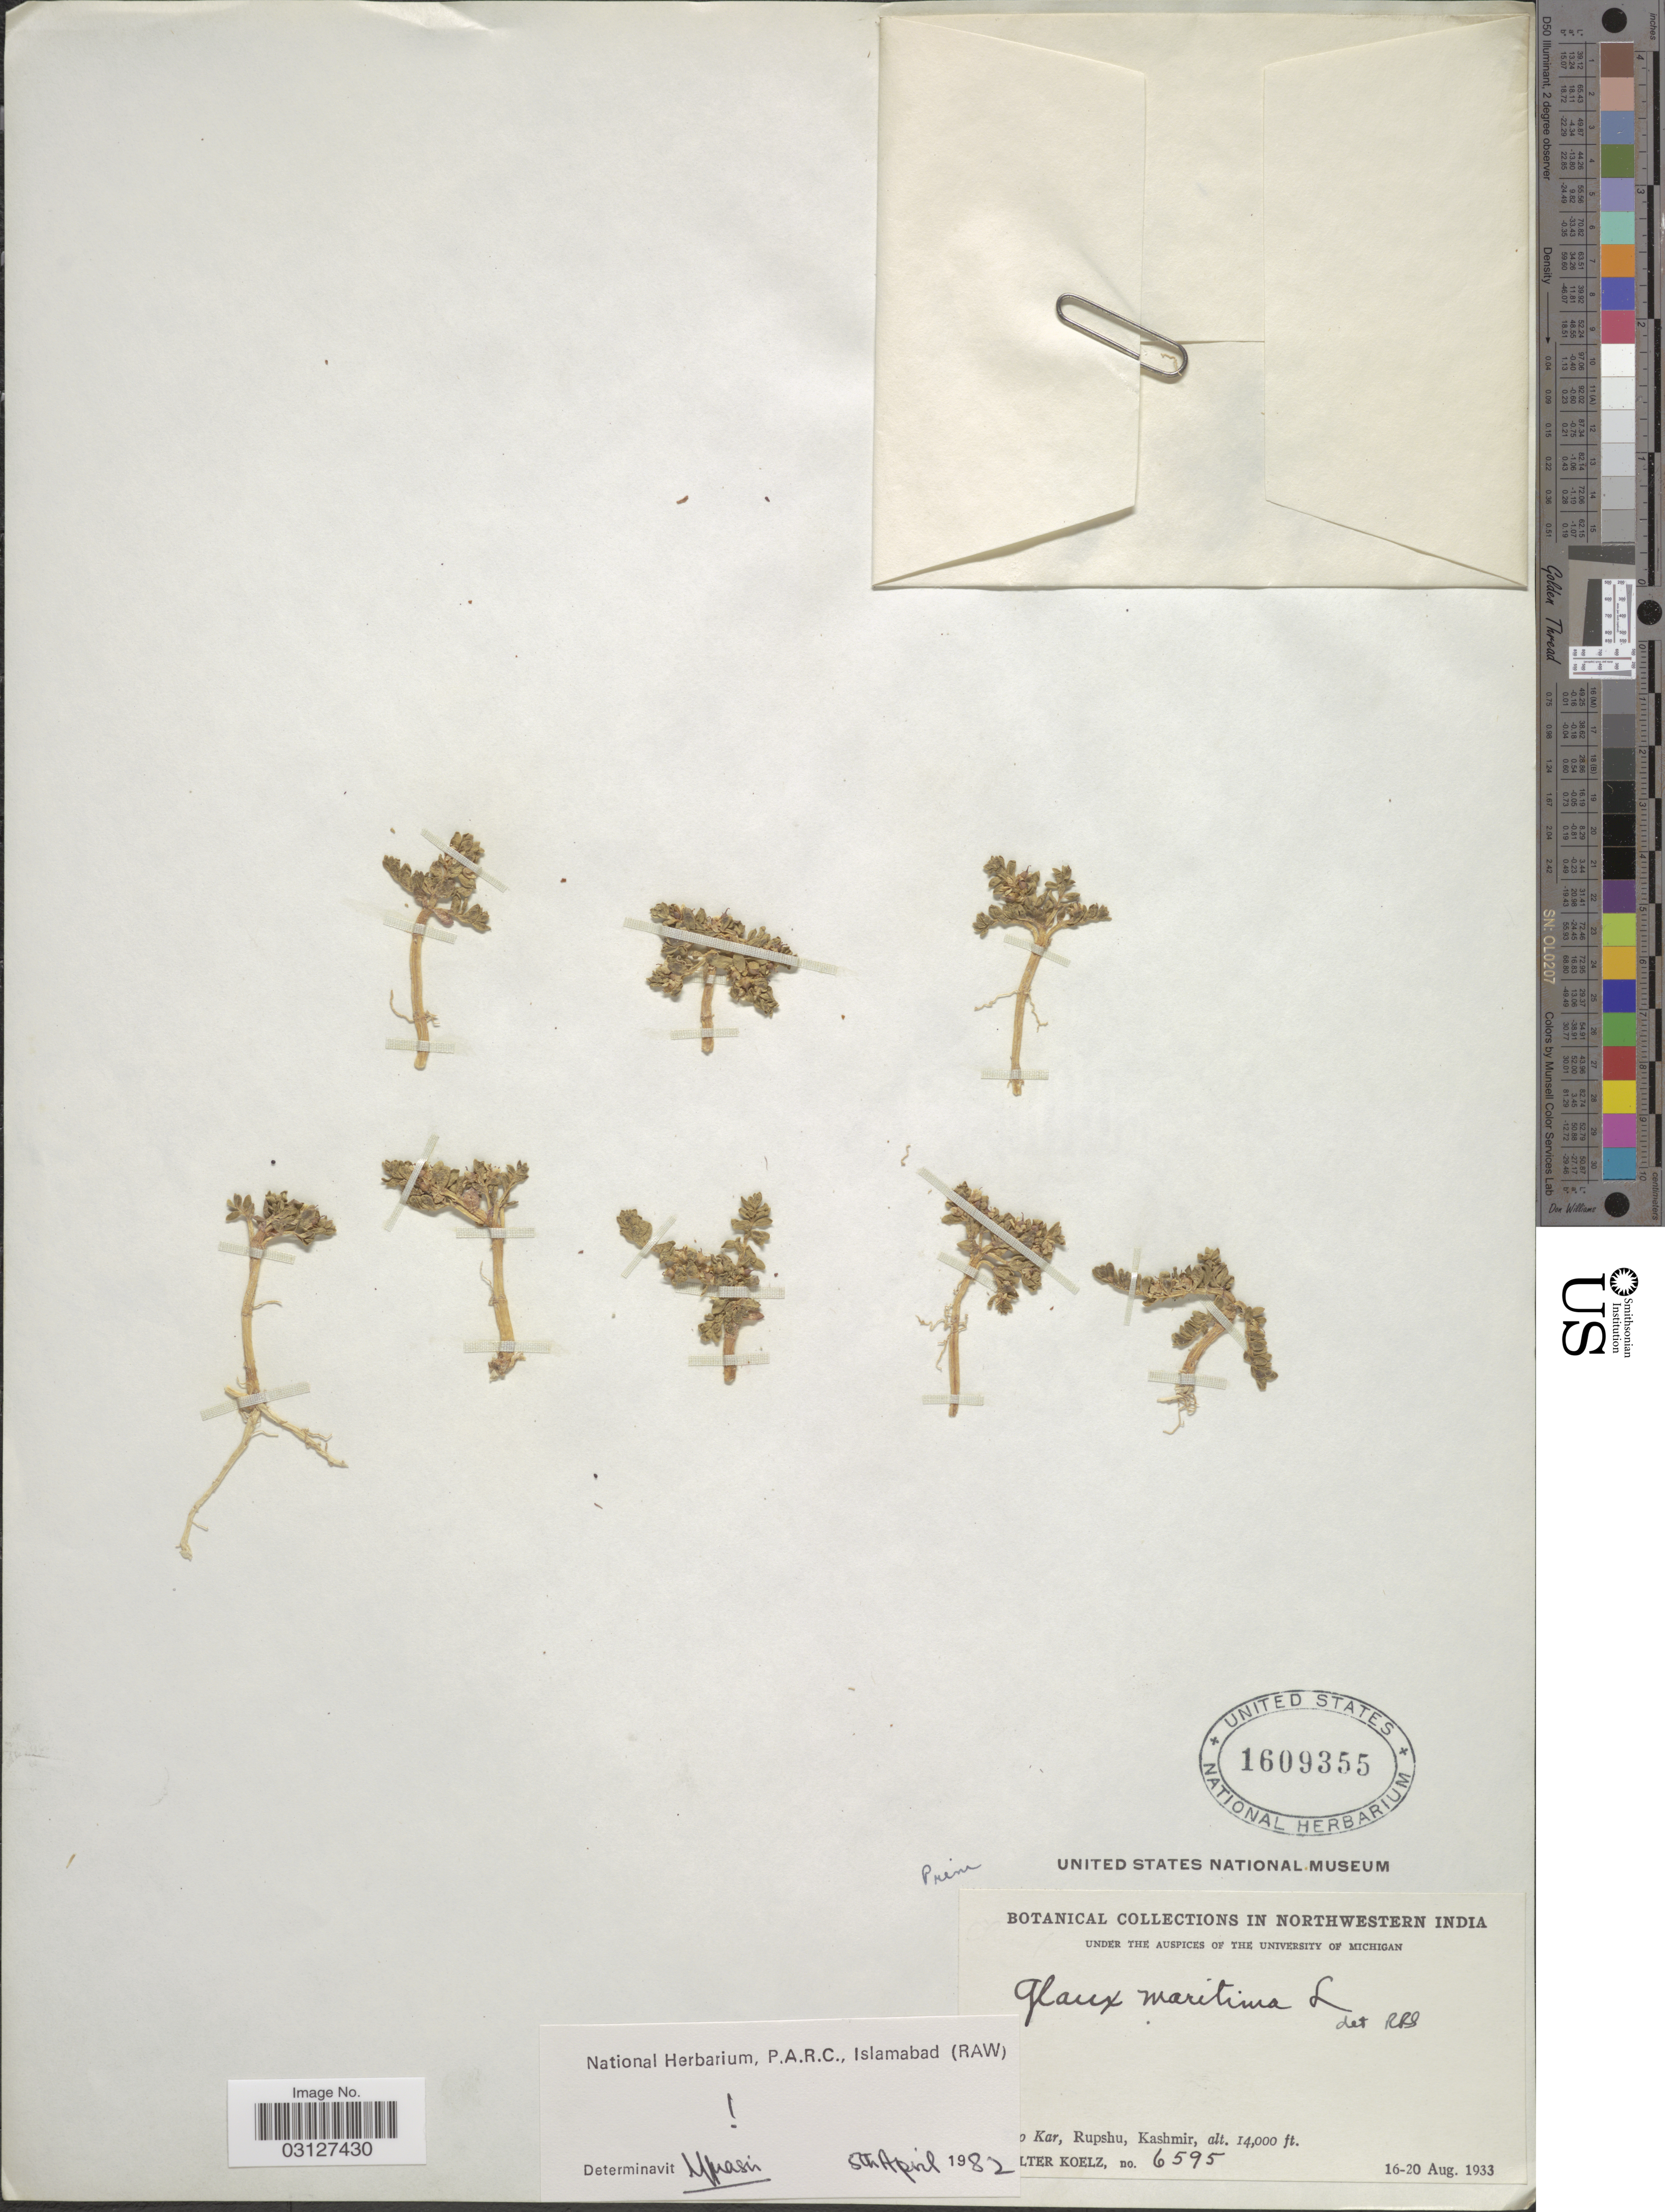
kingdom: Plantae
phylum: Tracheophyta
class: Magnoliopsida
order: Ericales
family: Primulaceae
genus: Glaux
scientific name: Glaux maritima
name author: L.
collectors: W. N. Koelz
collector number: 6595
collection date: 1933-08-16/1933-08-20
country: India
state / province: Jammu and Kashmir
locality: Northwestern India. [illegible text]o Kar, Rupshu, Kashmir.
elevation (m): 4267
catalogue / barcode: US 1609355